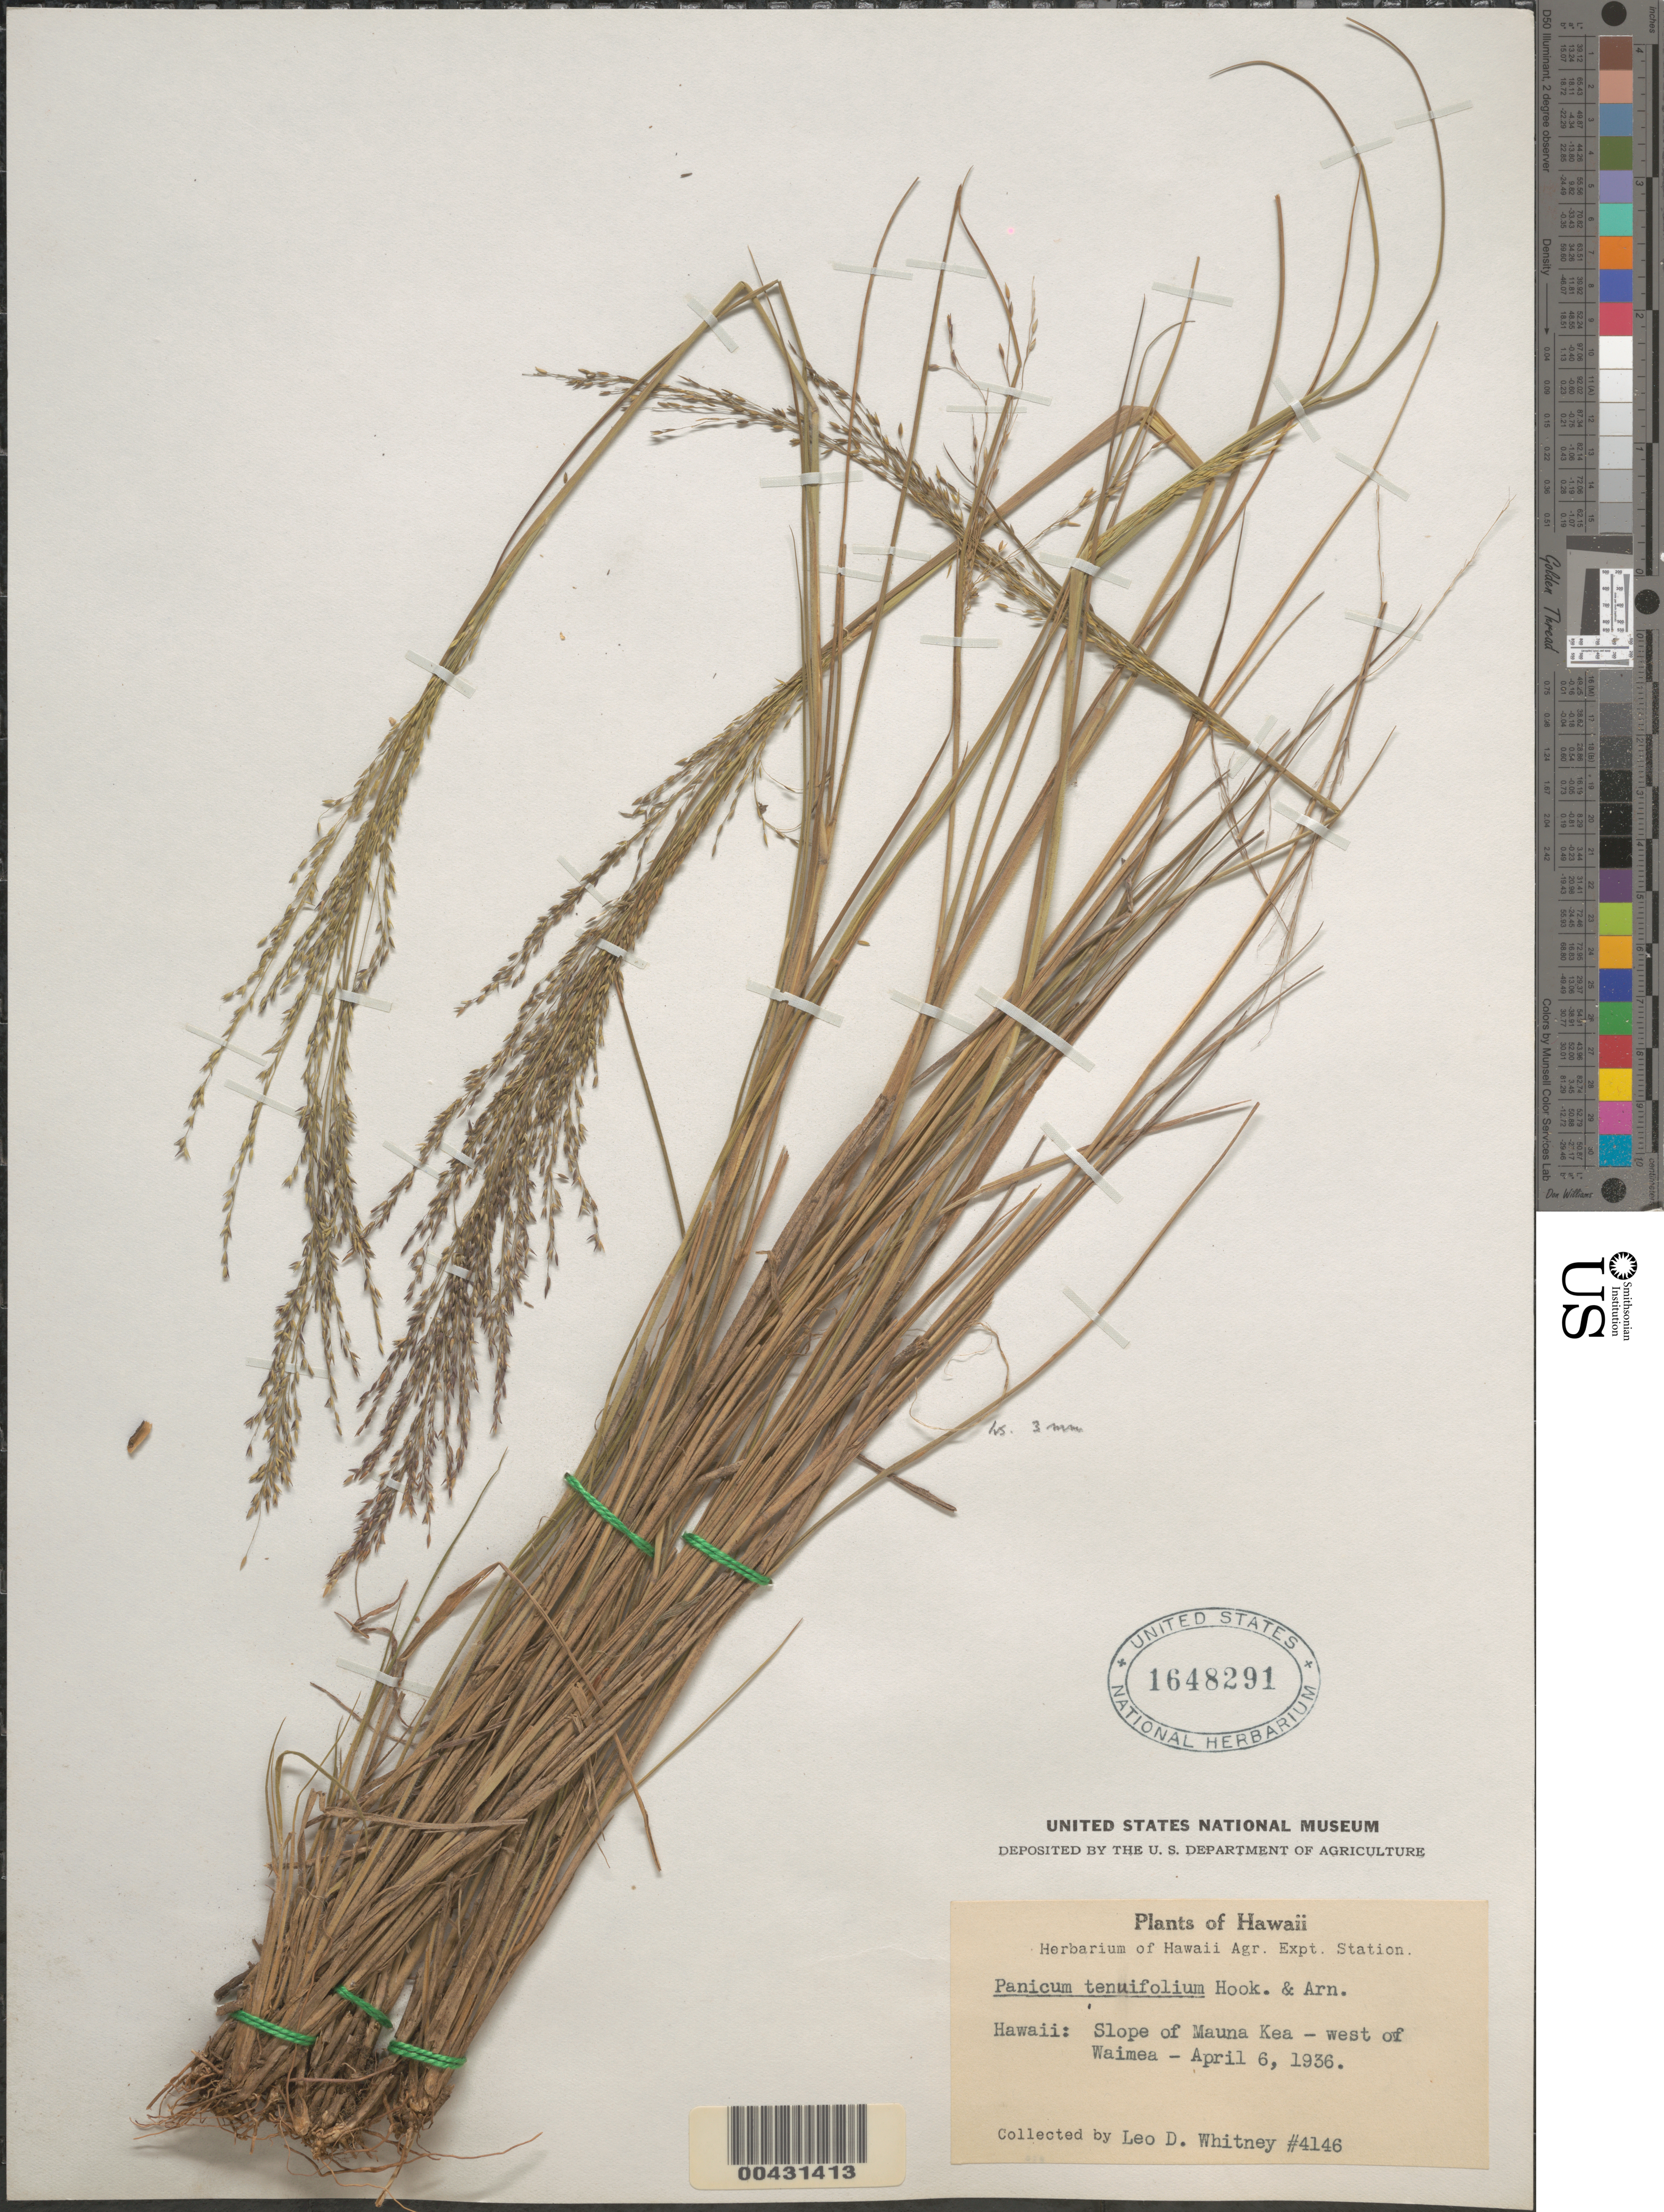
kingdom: Plantae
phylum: Tracheophyta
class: Liliopsida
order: Poales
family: Poaceae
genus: Panicum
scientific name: Panicum tenuifolium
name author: Hook. & Arn.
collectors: L. Whitney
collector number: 4146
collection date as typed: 6 Apr 1936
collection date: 1936-04-06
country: United States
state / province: Hawaii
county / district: Hawaii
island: Hawaii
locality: slope of Mauna Kea - west of Waimea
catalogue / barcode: US 1648291